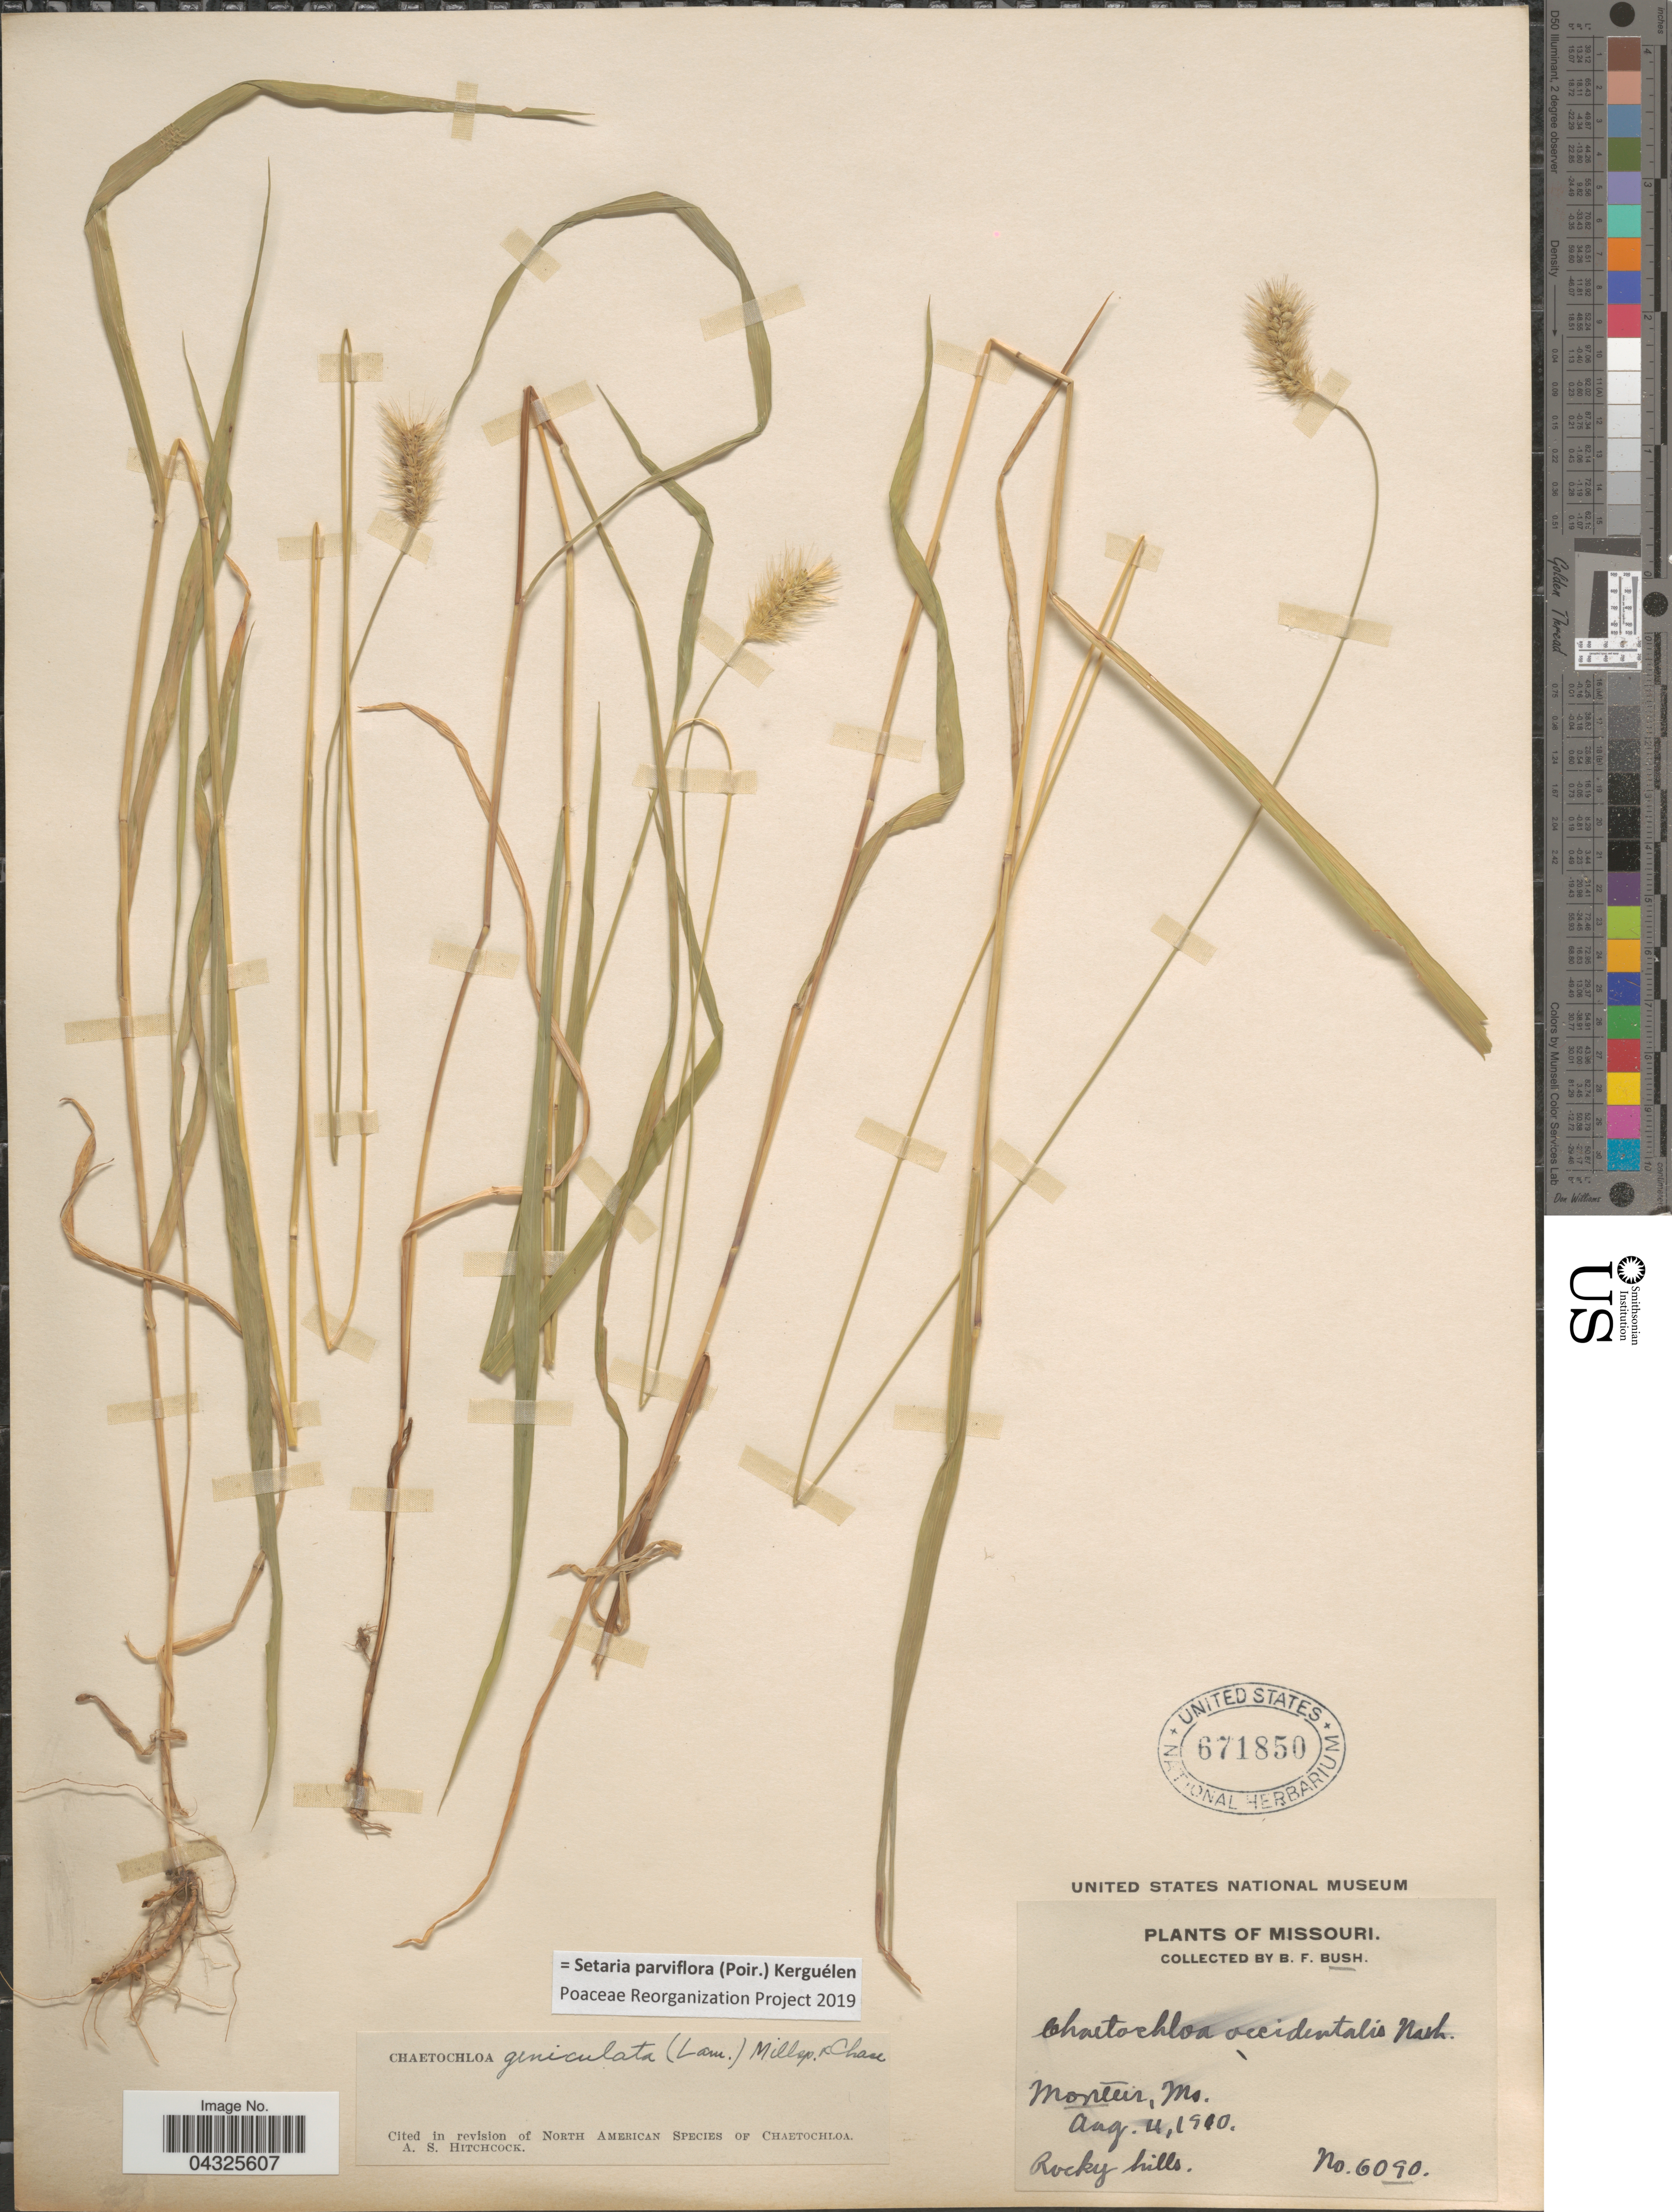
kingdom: Plantae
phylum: Tracheophyta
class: Liliopsida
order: Poales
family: Poaceae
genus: Setaria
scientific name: Setaria parviflora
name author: (Poir.) Kerguélen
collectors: B. F. Bush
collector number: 6090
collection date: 1910-08-04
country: United States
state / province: Missouri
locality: Monteer.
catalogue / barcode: US 671850